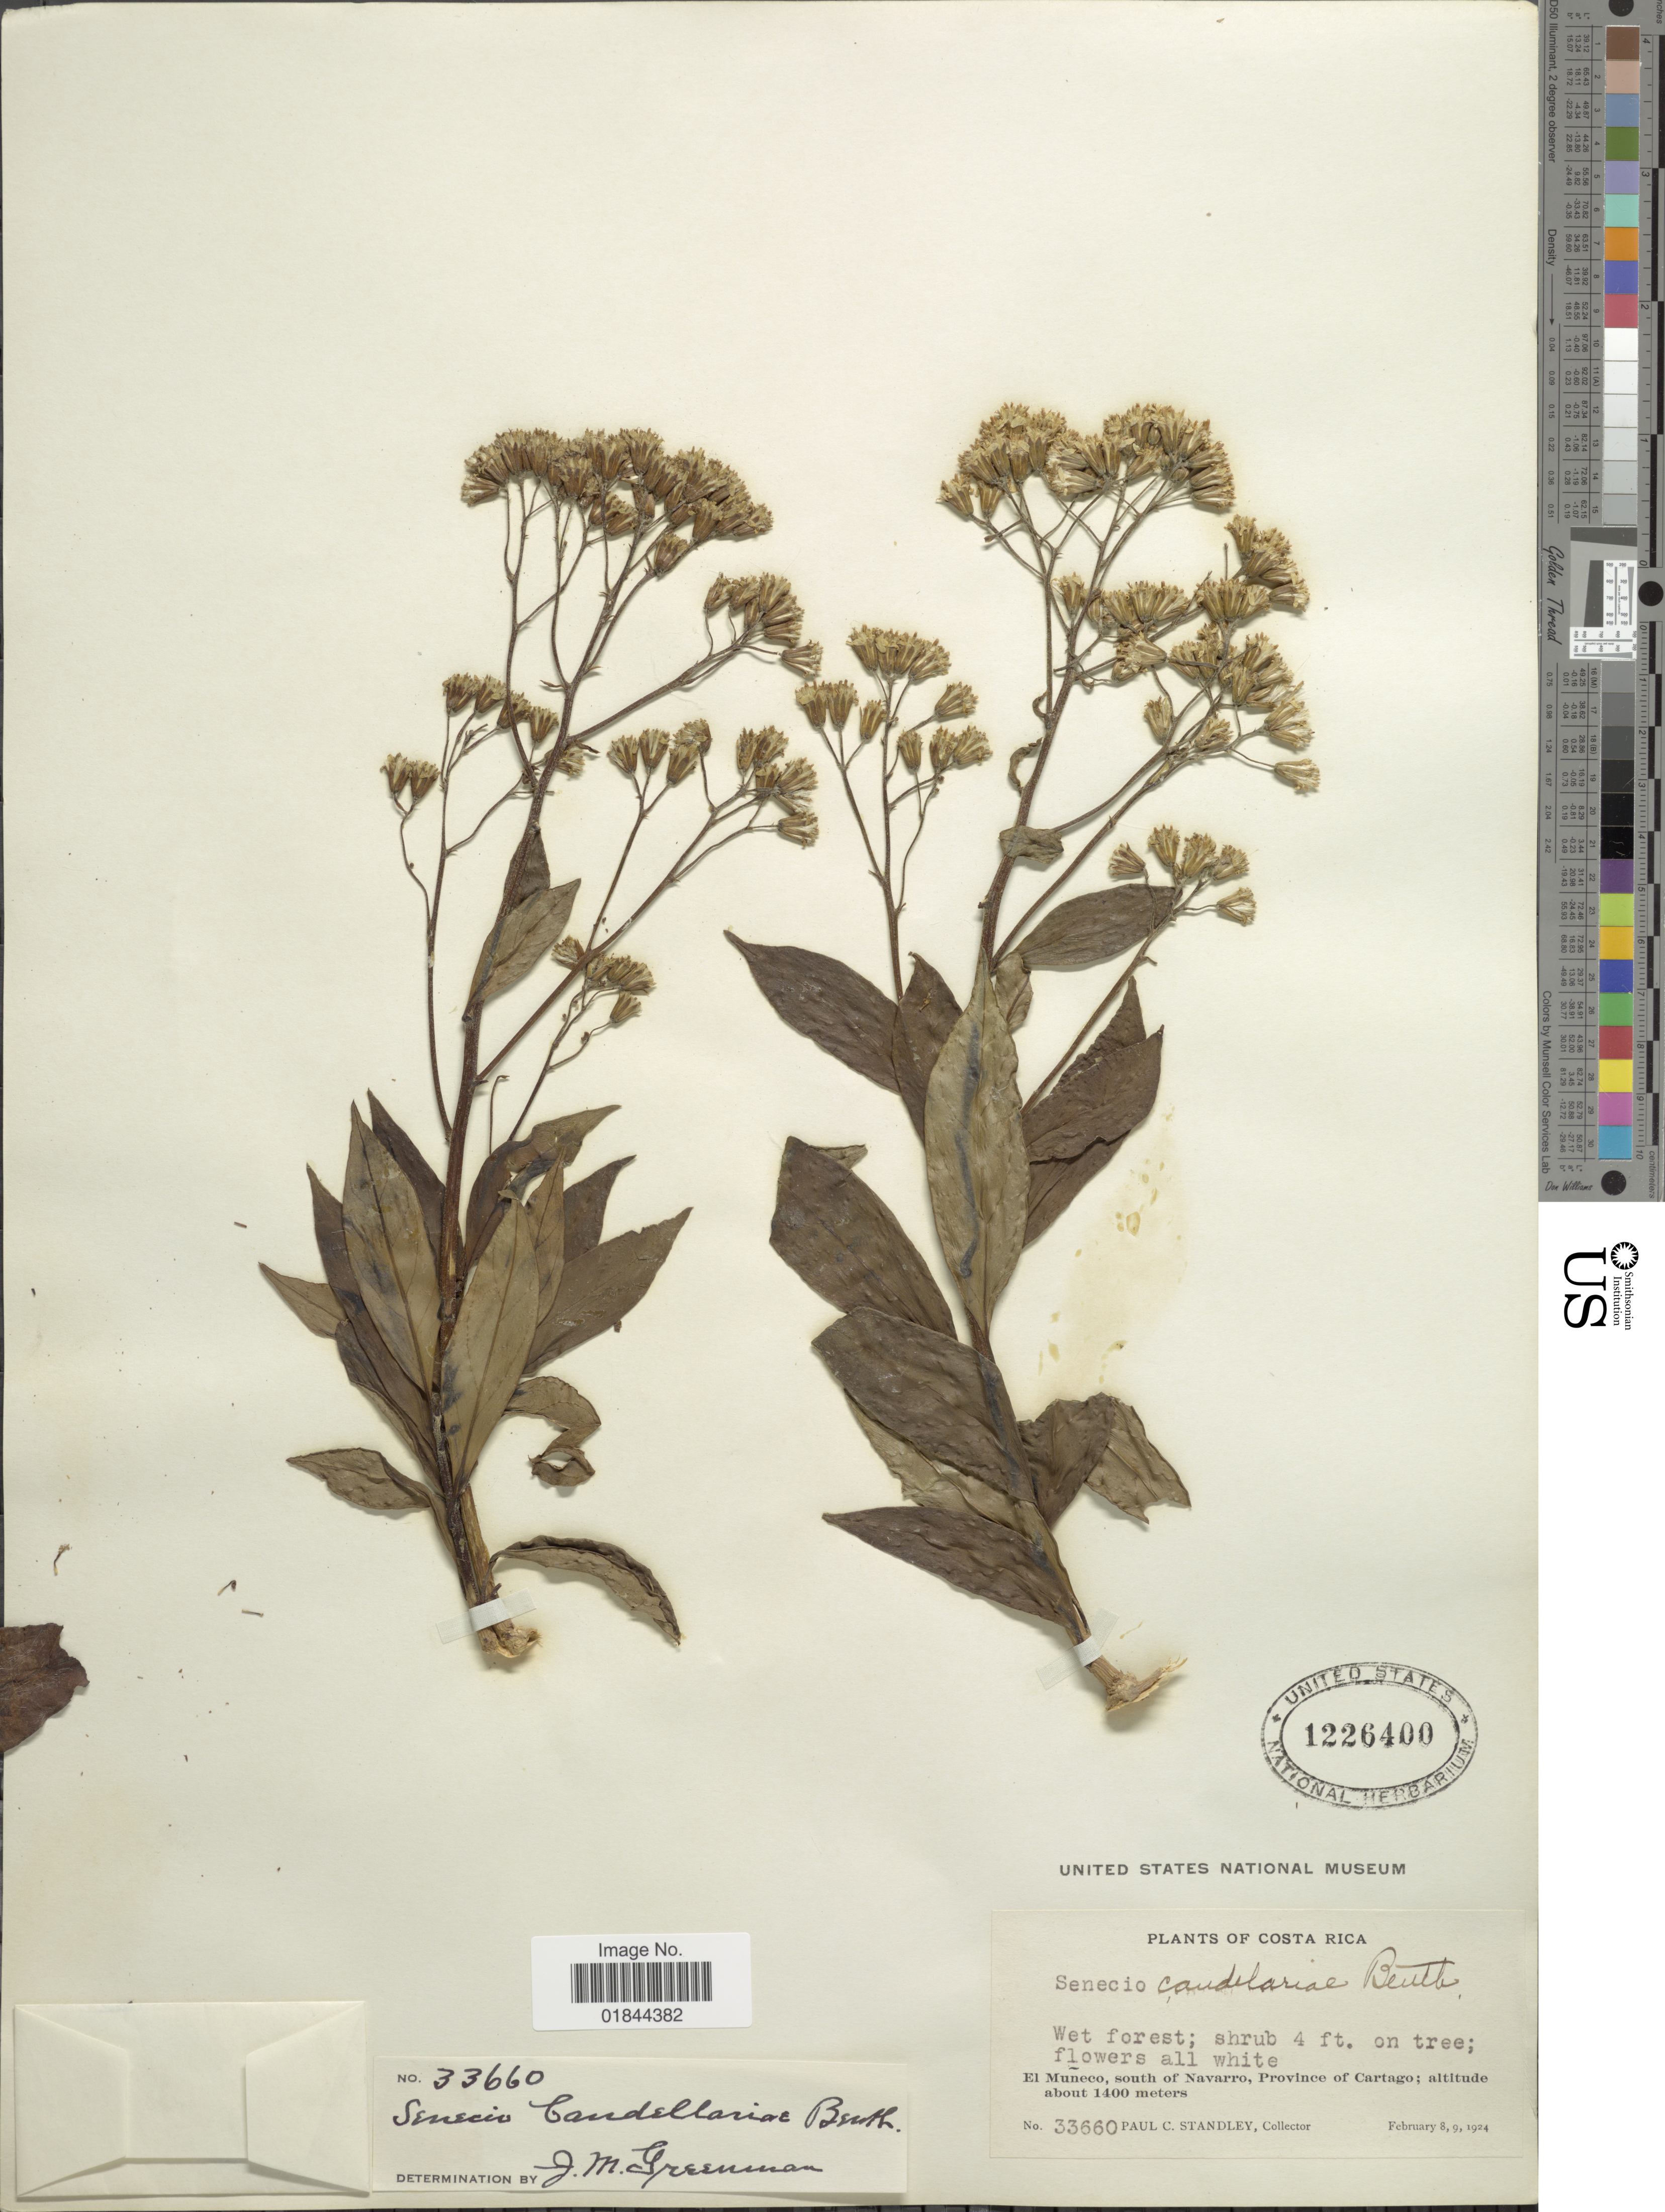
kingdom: Plantae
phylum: Tracheophyta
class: Magnoliopsida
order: Asterales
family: Asteraceae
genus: Pentacalia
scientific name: Pentacalia streptothamna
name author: (Greenm. ex Standl.) H. Rob. & Cuatrec.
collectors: P. C. Standley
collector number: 33660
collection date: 1924-02-08/1924-02-09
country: Costa Rica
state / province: Cartago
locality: El Muñeco, south of Navarro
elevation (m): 1400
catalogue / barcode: US 1226400